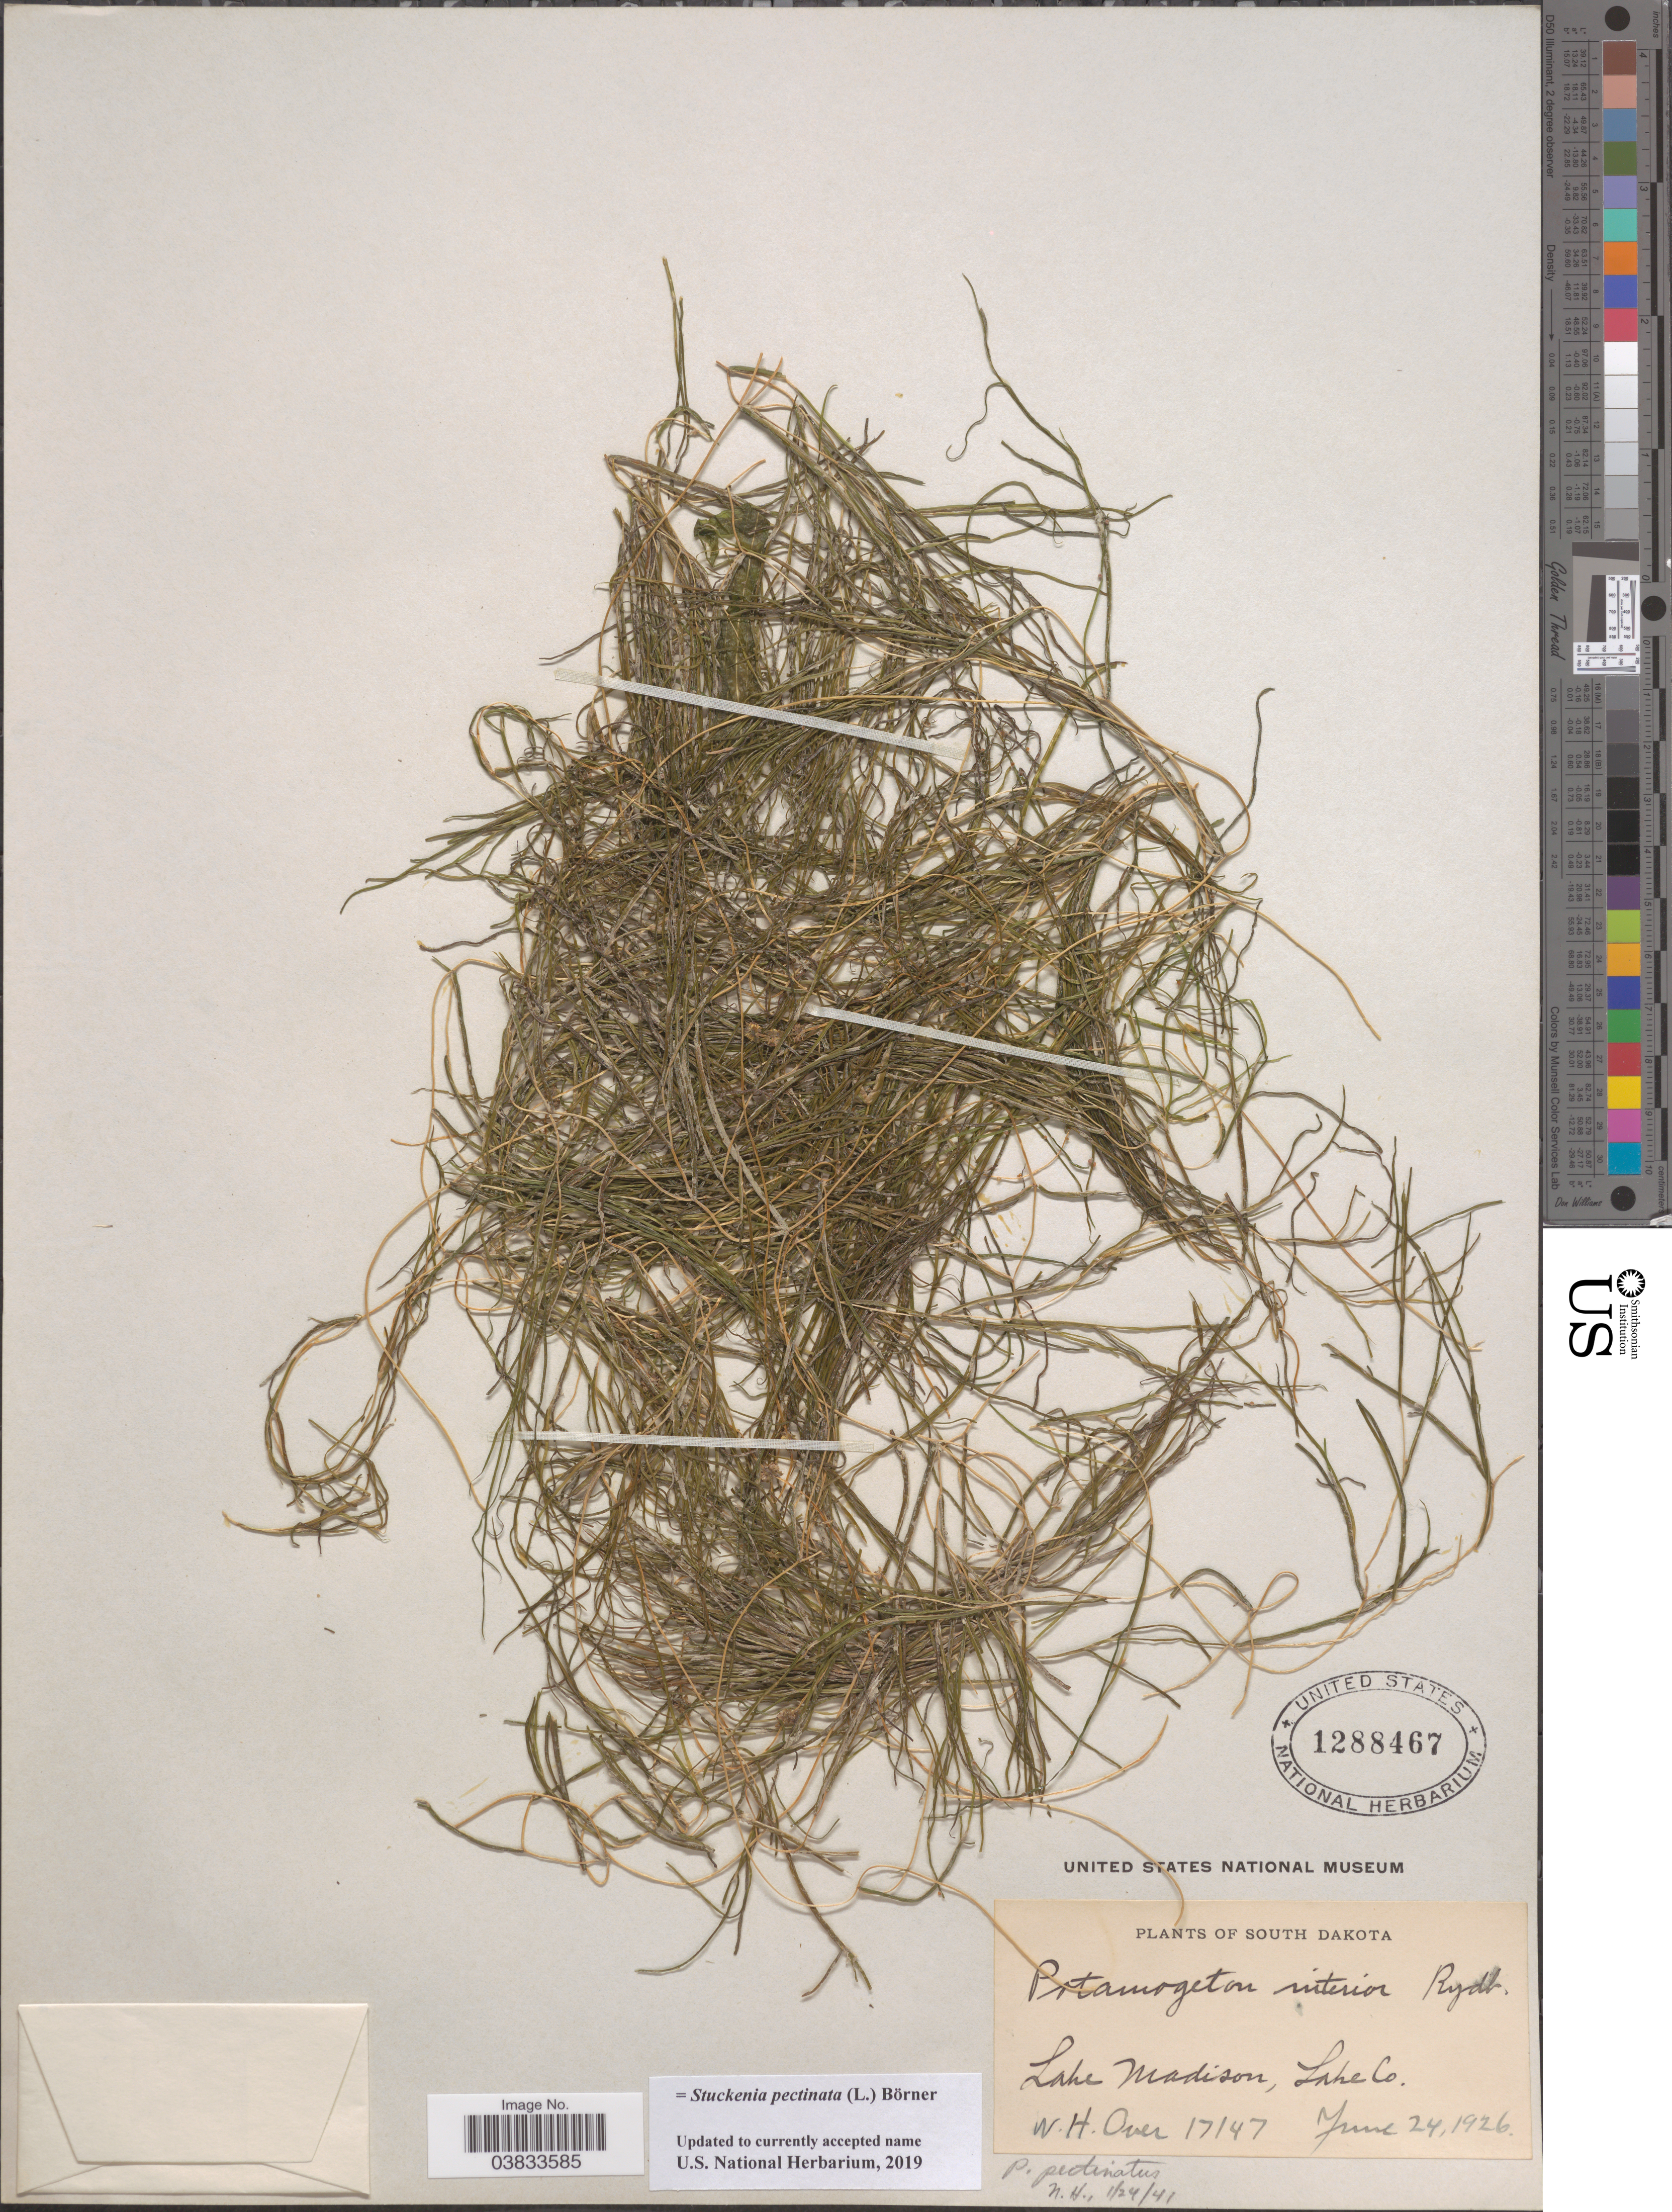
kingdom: Plantae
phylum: Tracheophyta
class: Liliopsida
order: Alismatales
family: Potamogetonaceae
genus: Stuckenia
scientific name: Stuckenia pectinata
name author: (L.) Börner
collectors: W. Over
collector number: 17147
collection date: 1926-06-24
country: United States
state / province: South Dakota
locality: Lake Madison, Lake Co.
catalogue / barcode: US 1288467